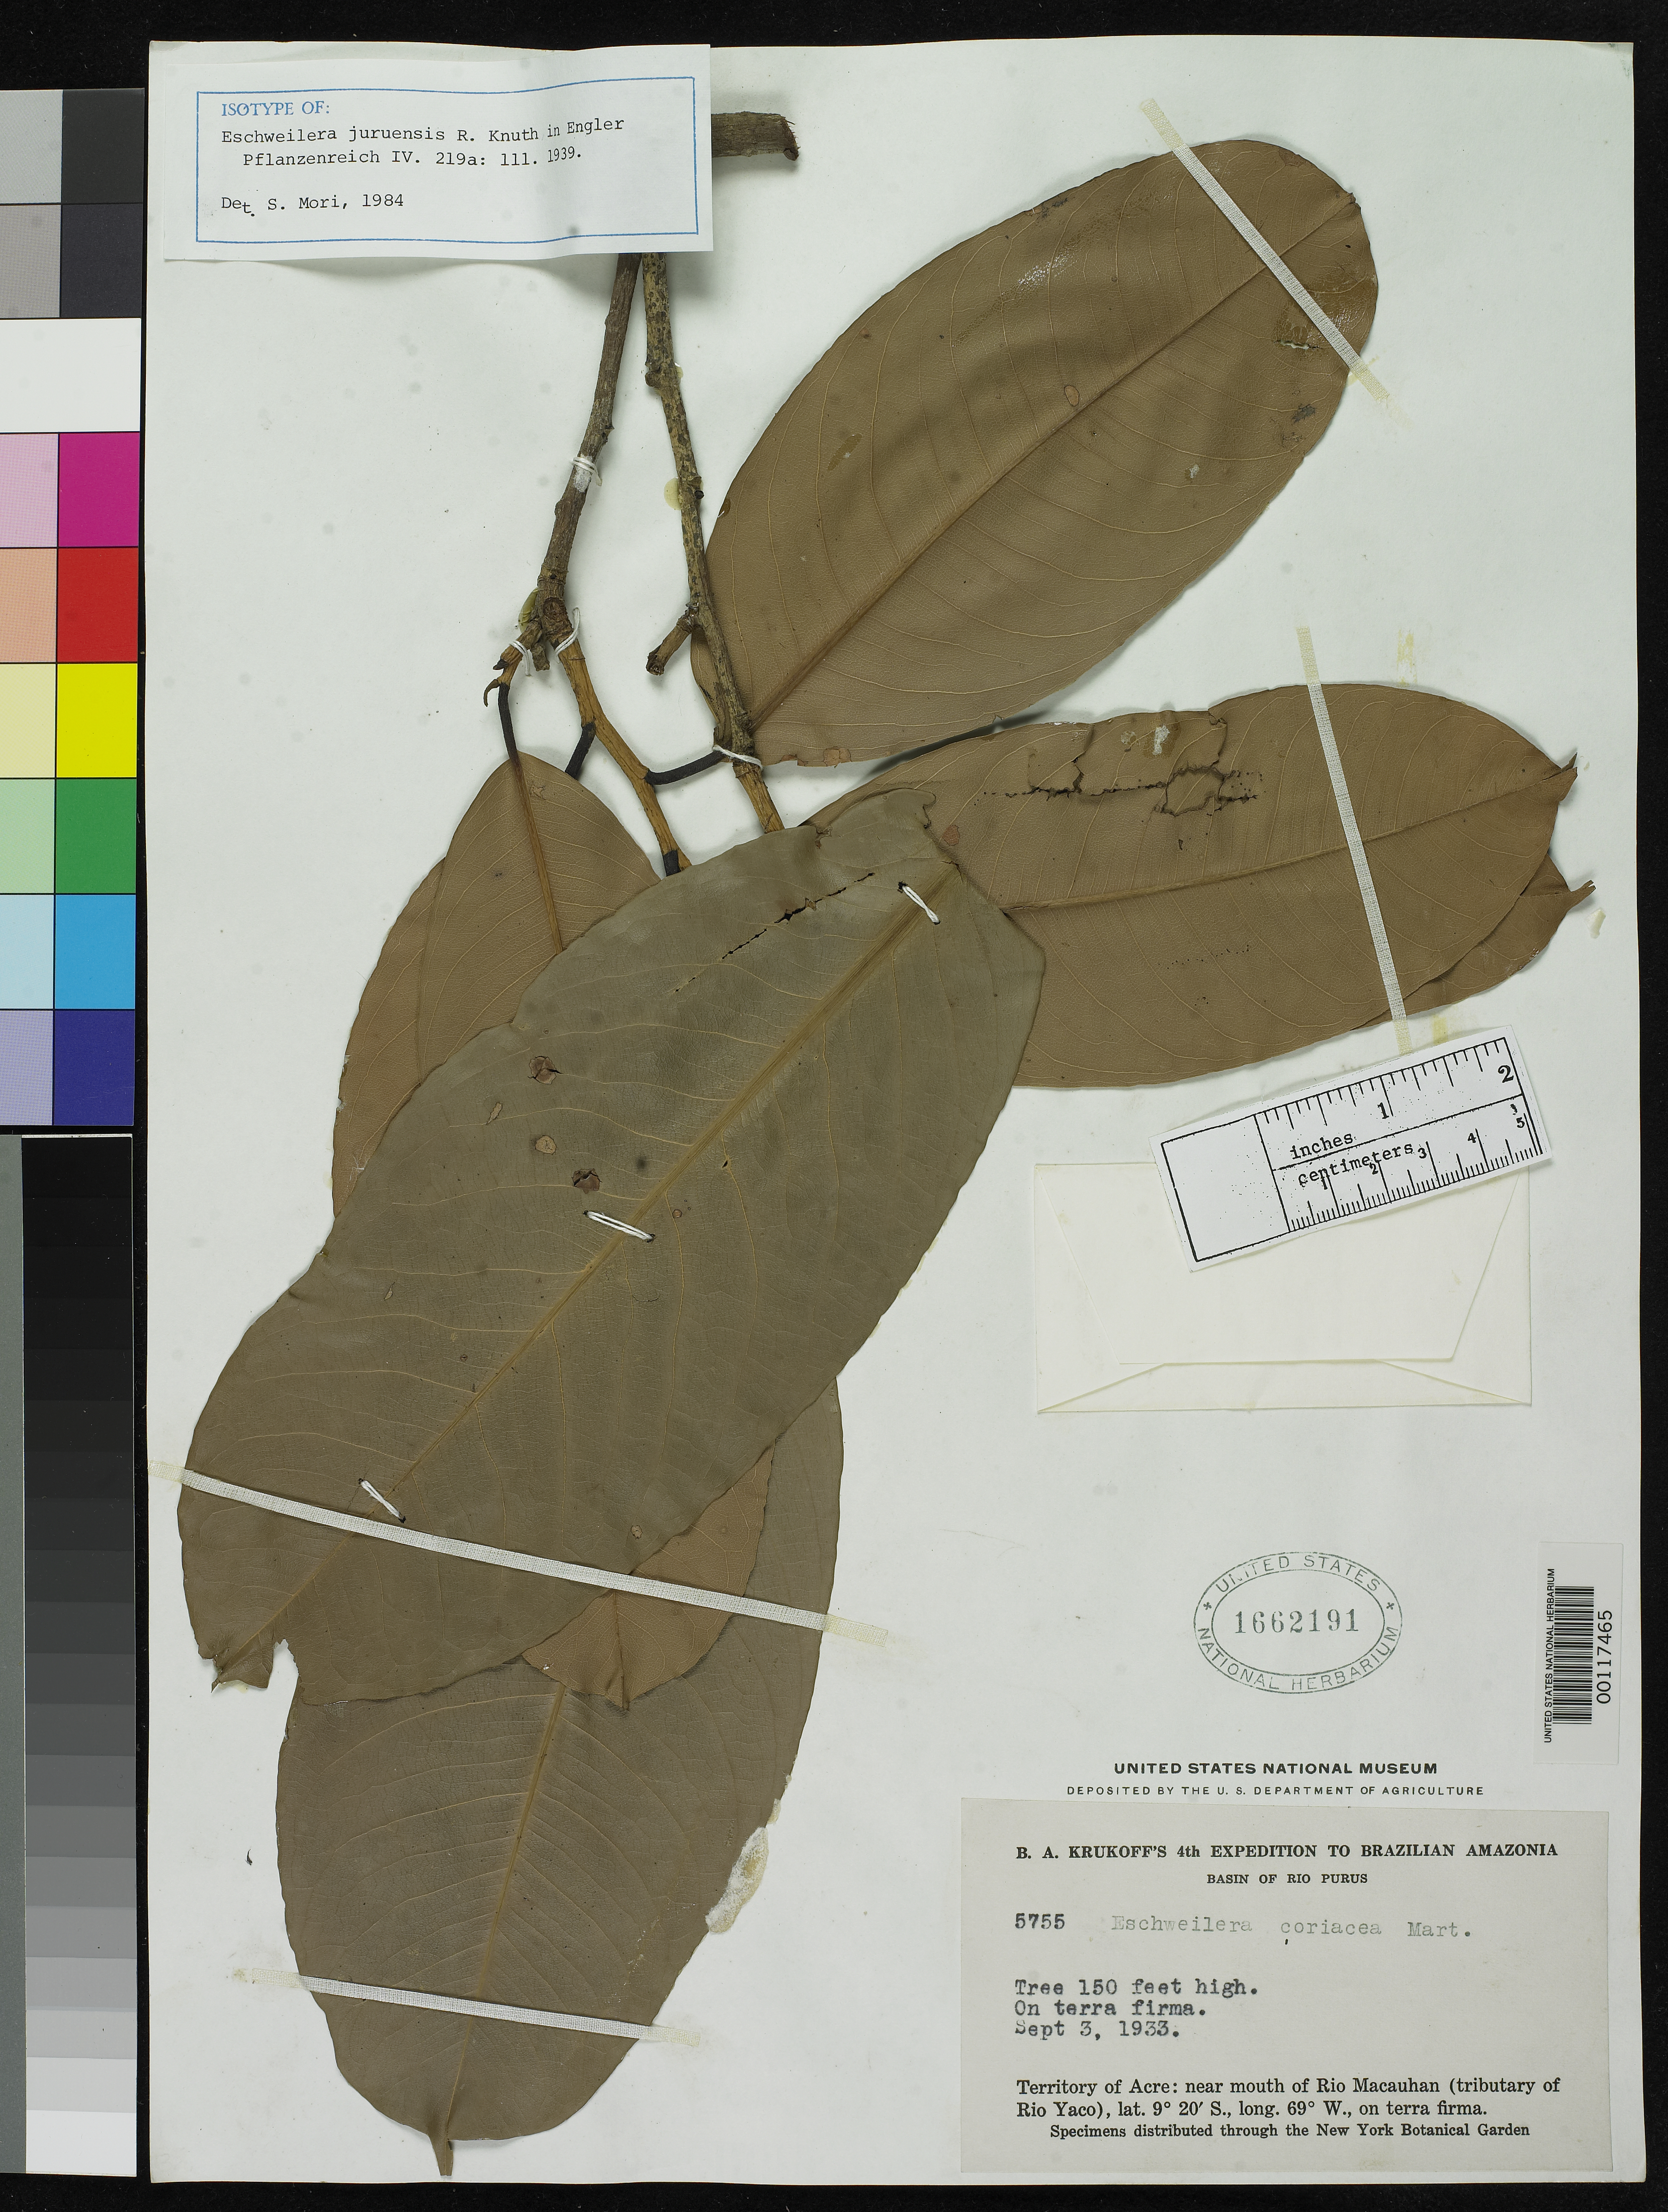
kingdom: Plantae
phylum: Tracheophyta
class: Magnoliopsida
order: Ericales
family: Lecythidaceae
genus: Eschweilera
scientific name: Eschweilera juruensis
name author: R. Knuth in Engl.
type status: Isotype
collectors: B. A. Krukoff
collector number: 5755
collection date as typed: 03 Sep 1933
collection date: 1933-09-03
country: Brazil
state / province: Acre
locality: Mouth of Rio Macauhan (tributary of Rio Yaco), Lat 9 20's., long 69 W.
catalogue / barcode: US 1662191